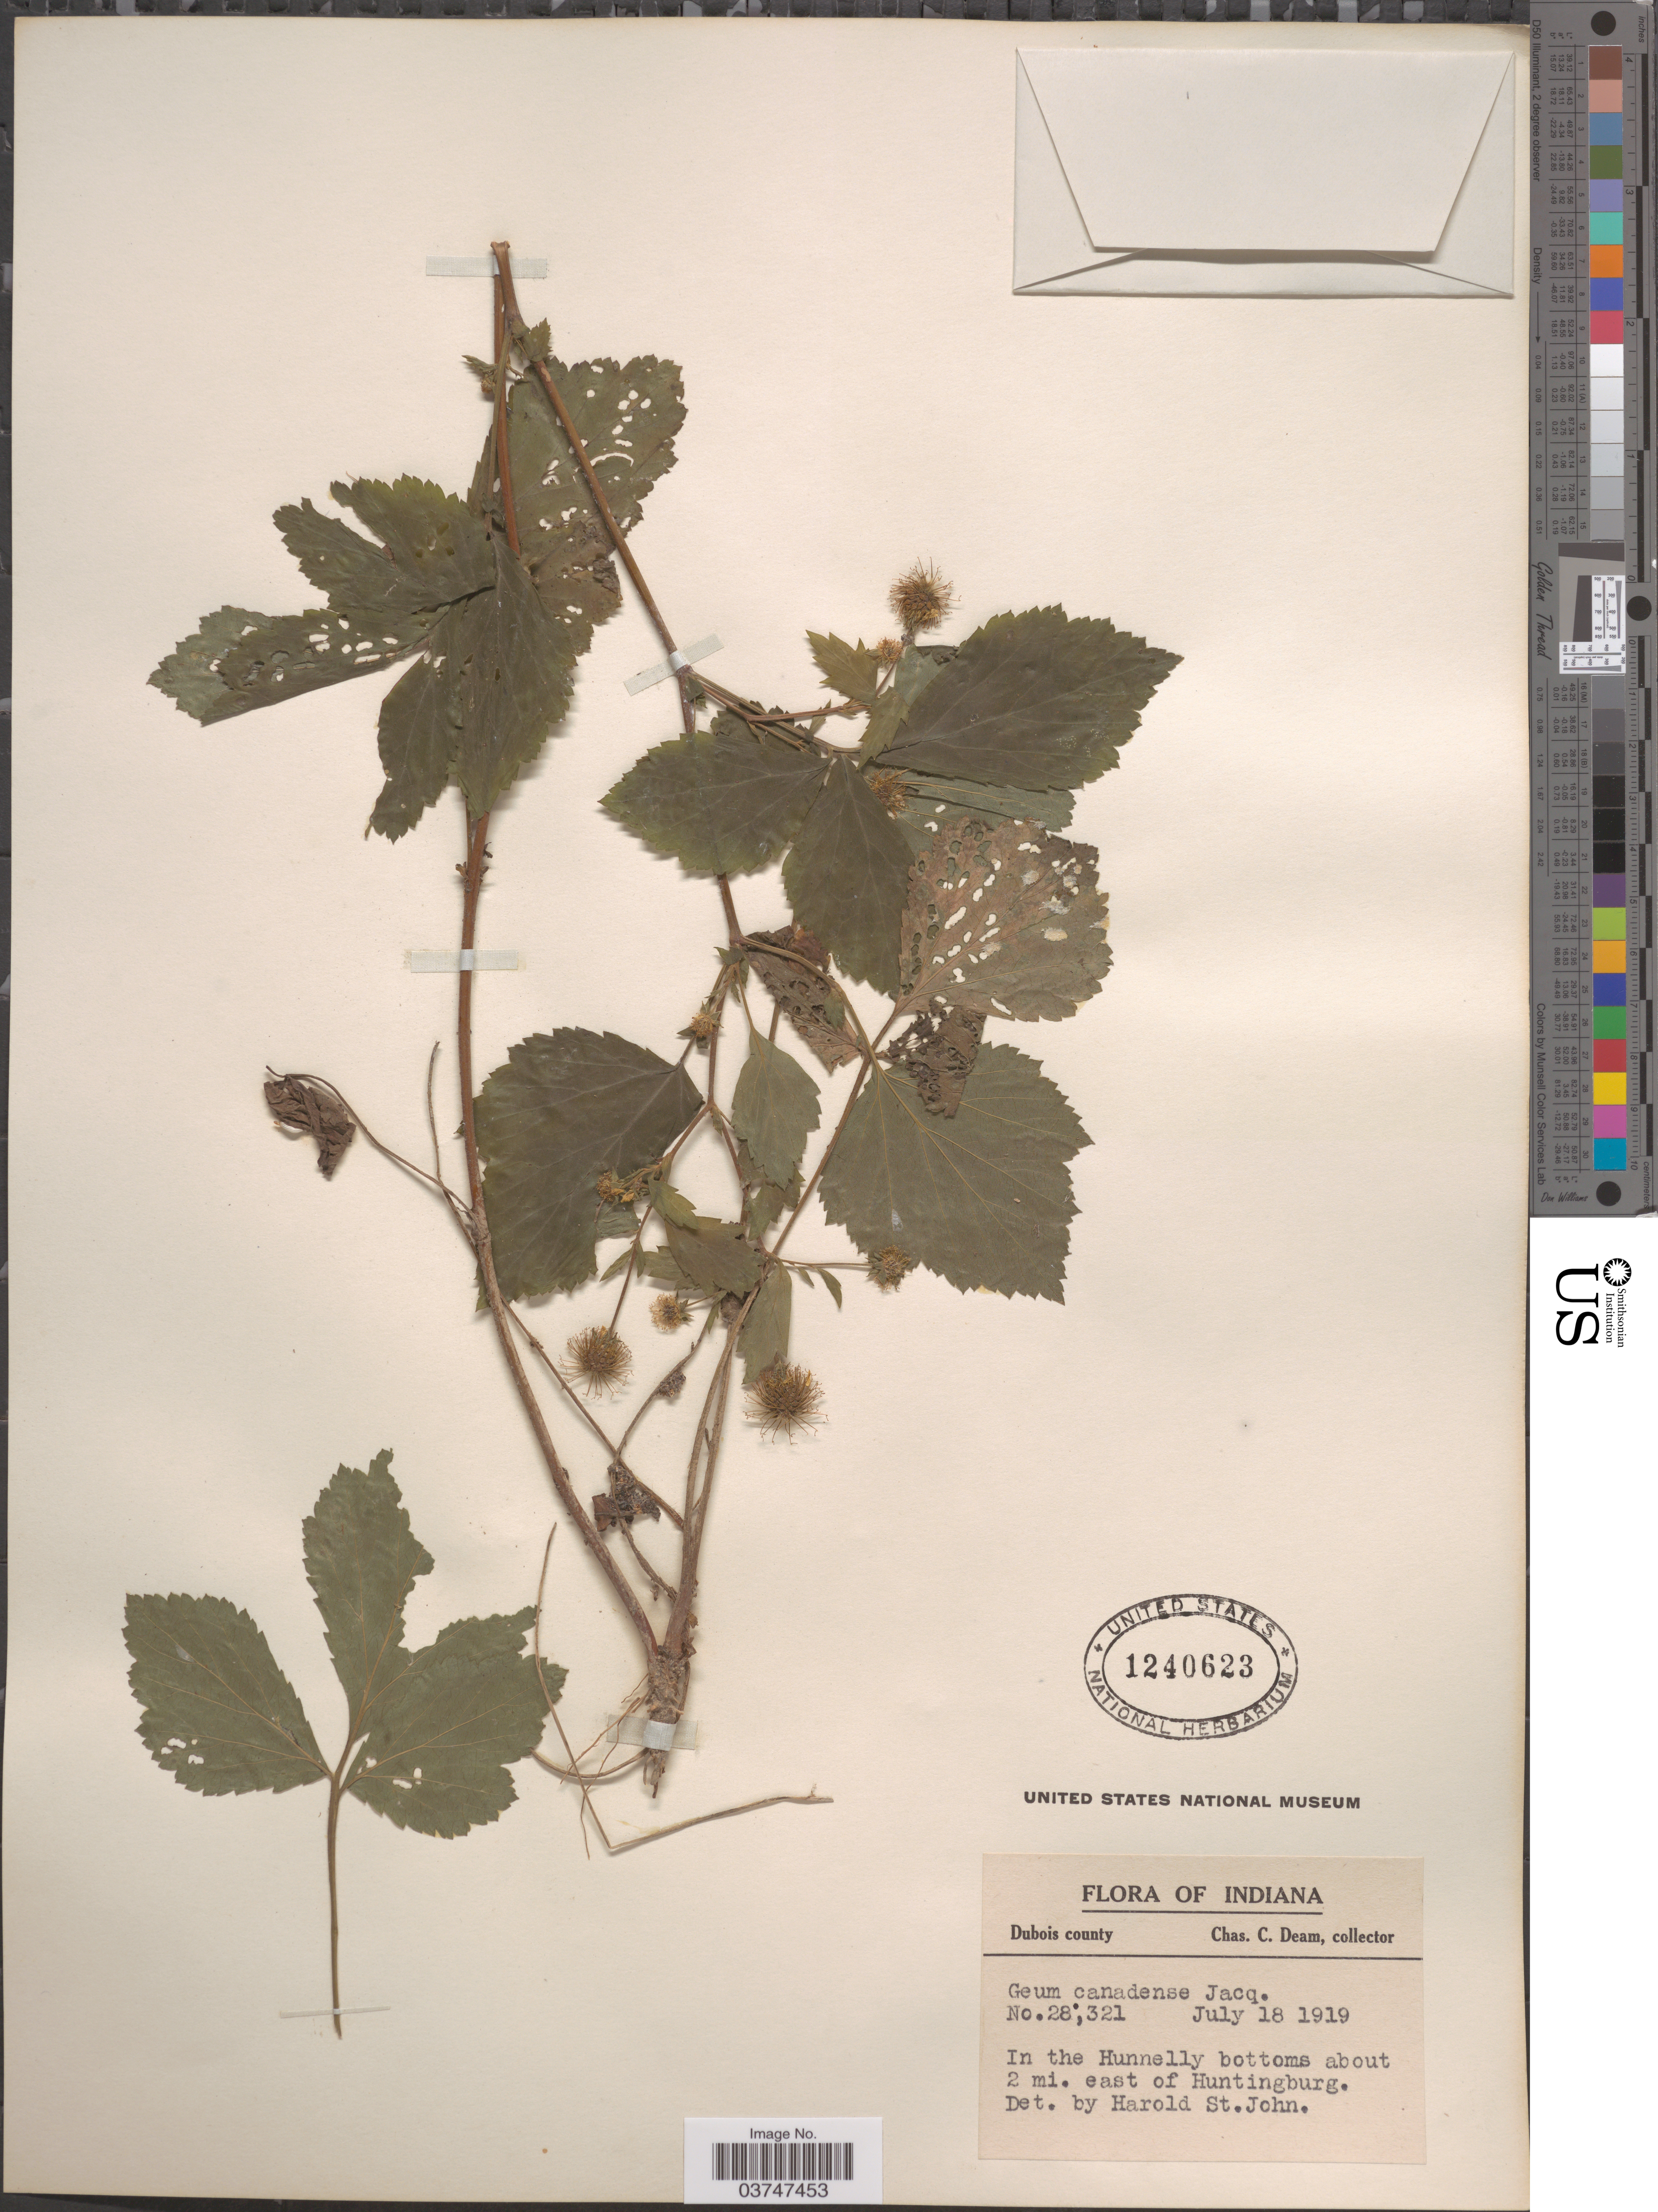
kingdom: Plantae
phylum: Tracheophyta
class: Magnoliopsida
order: Rosales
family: Rosaceae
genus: Geum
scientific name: Geum canadense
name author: Jacq.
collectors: C. C. Deam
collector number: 28321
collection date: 1919-07-18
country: United States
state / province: Indiana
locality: In the Hunnelly bottoms about 2 mi. east of Huntingburg.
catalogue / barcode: US 1240623